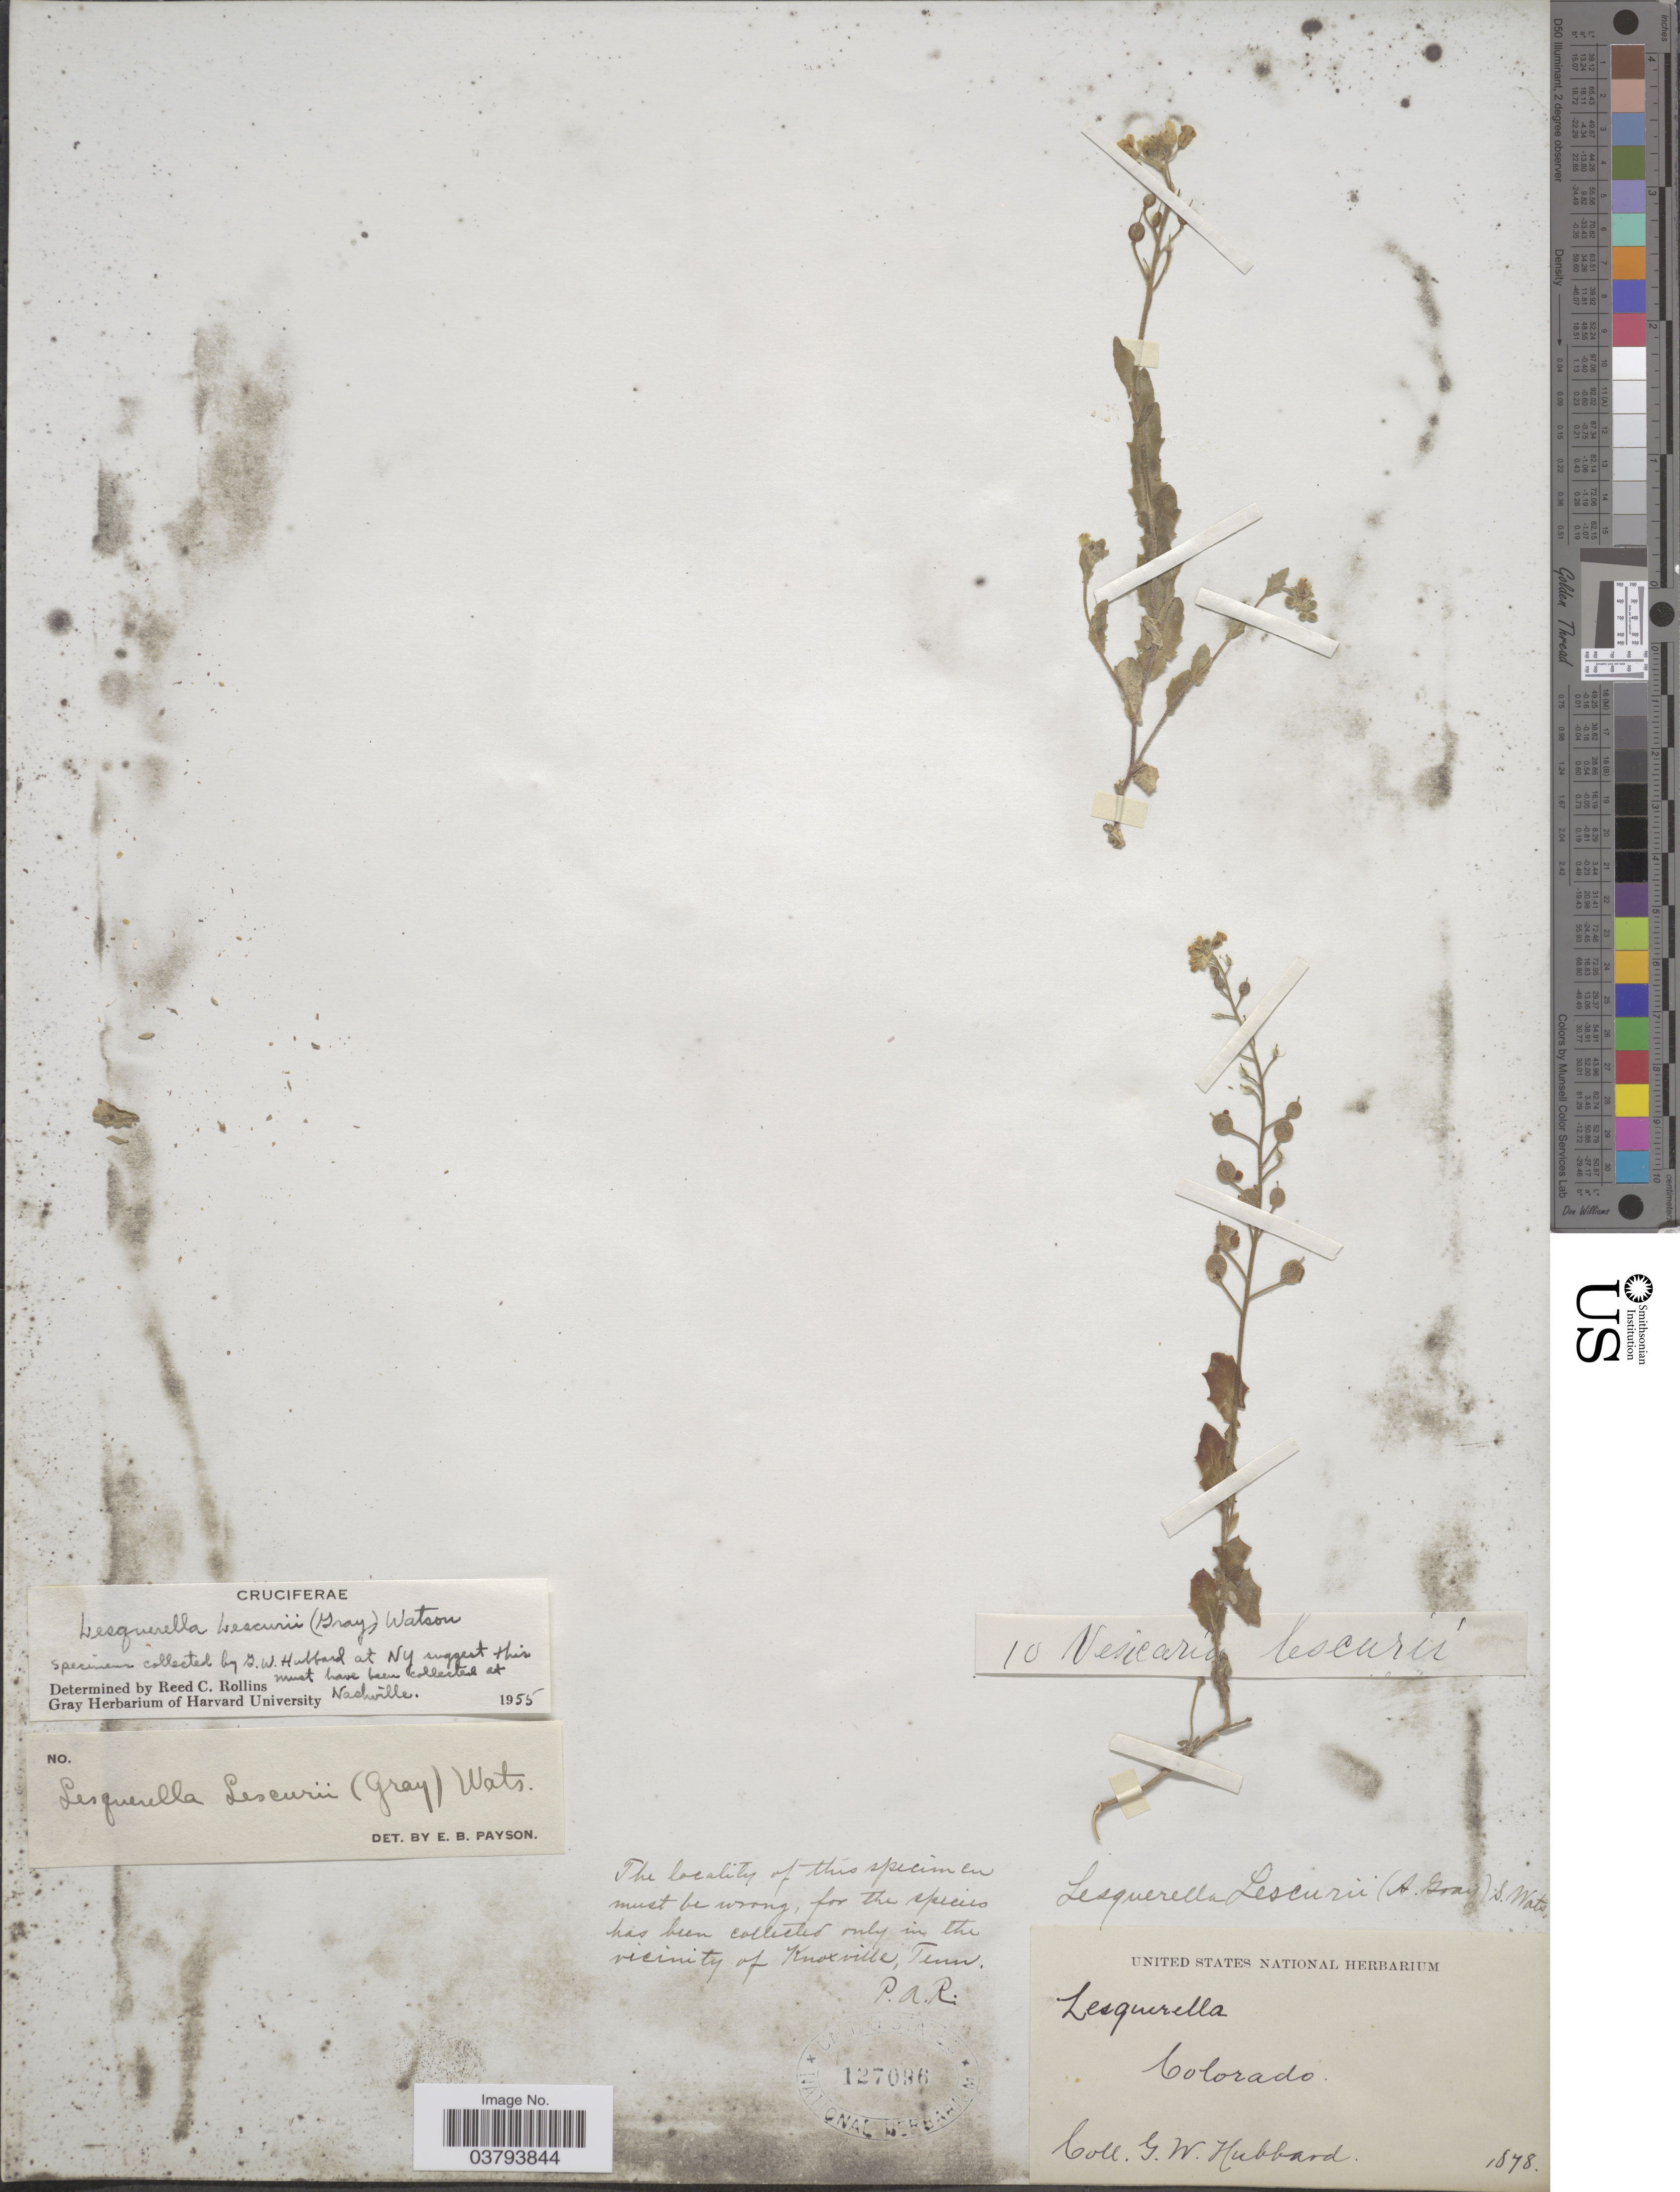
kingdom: Plantae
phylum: Tracheophyta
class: Magnoliopsida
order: Brassicales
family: Brassicaceae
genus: Lesquerella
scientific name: Lesquerella lescurii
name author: (A. Gray) S. Watson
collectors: G. W. Hubbard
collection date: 1878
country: United States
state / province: Colorado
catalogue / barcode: US 127096